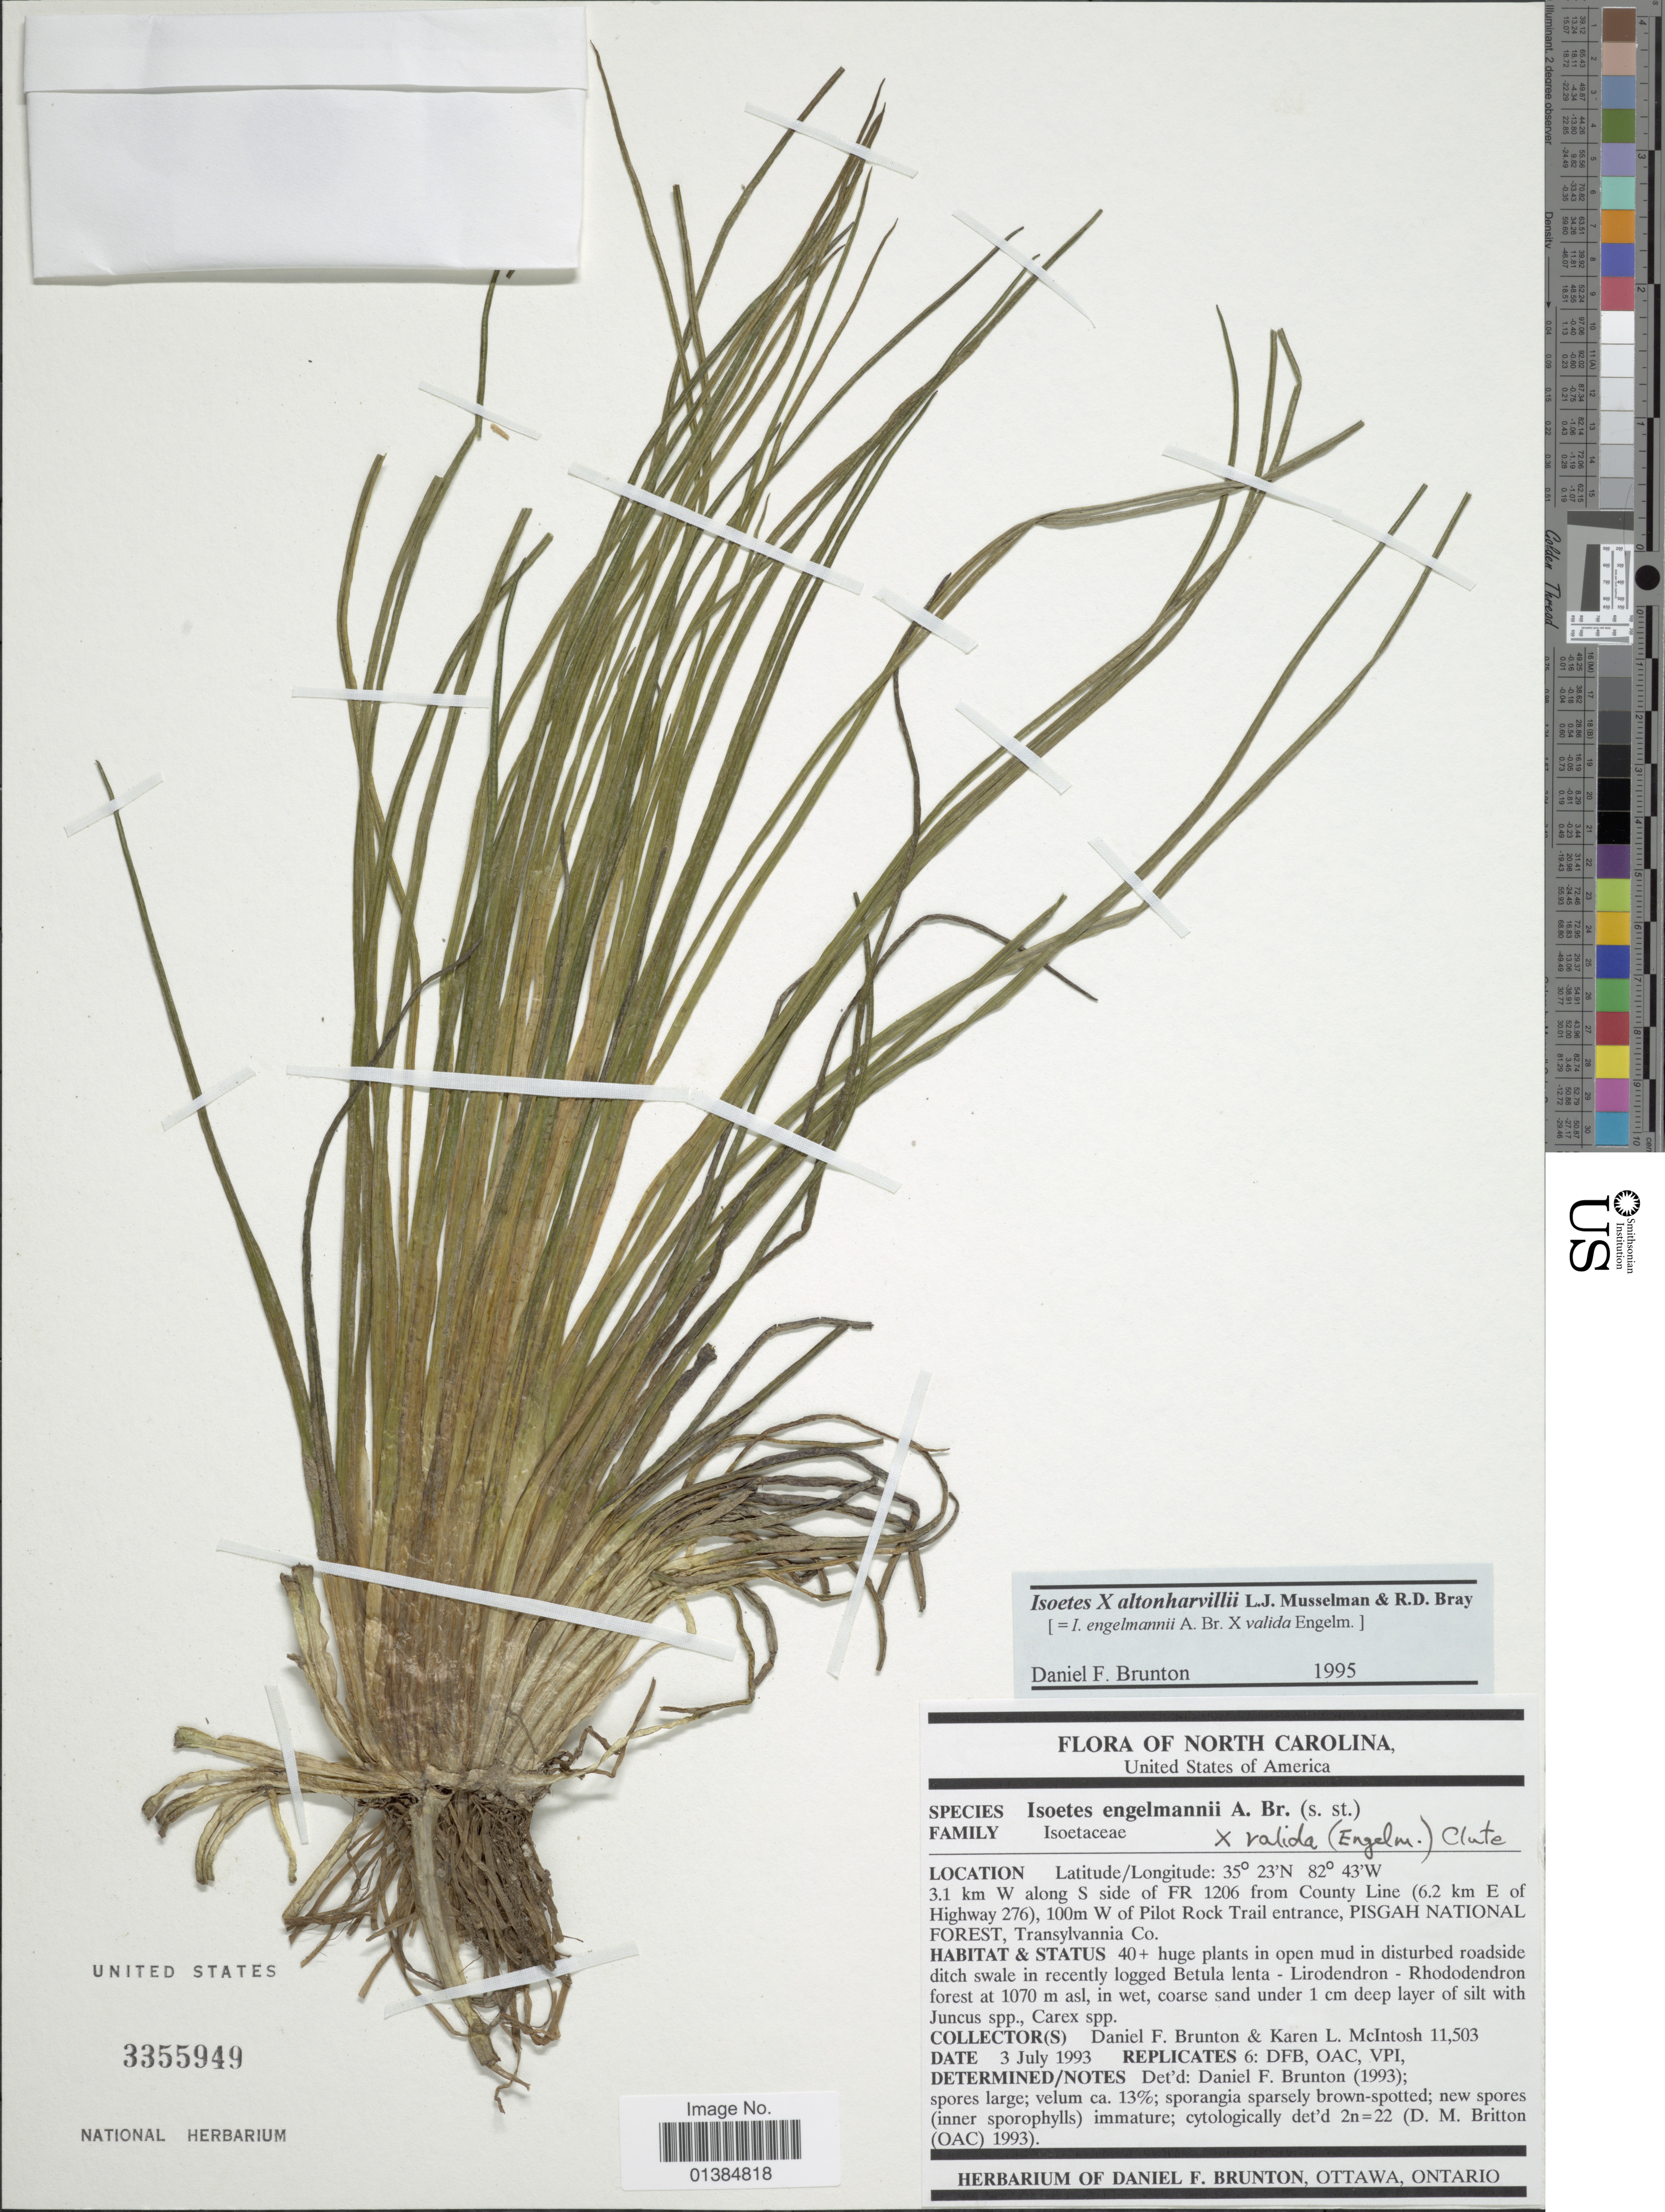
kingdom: Plantae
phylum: Tracheophyta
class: Lycopodiopsida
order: Isoetales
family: Isoetaceae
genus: Isoetes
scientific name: Isoetes x altonharvillii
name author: Musselman & R.D. Bray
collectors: D. Brunton & K. McIntosh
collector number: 11503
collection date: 1993-07-03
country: United States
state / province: North Carolina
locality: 3.1 km W along S side of FR 1206 from County Line (6.2 km E of Highway 276), 100m W of Pilot Trail entrance, Pisgah National Forest, Transylvannia Co.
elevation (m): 100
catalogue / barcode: US 3355949